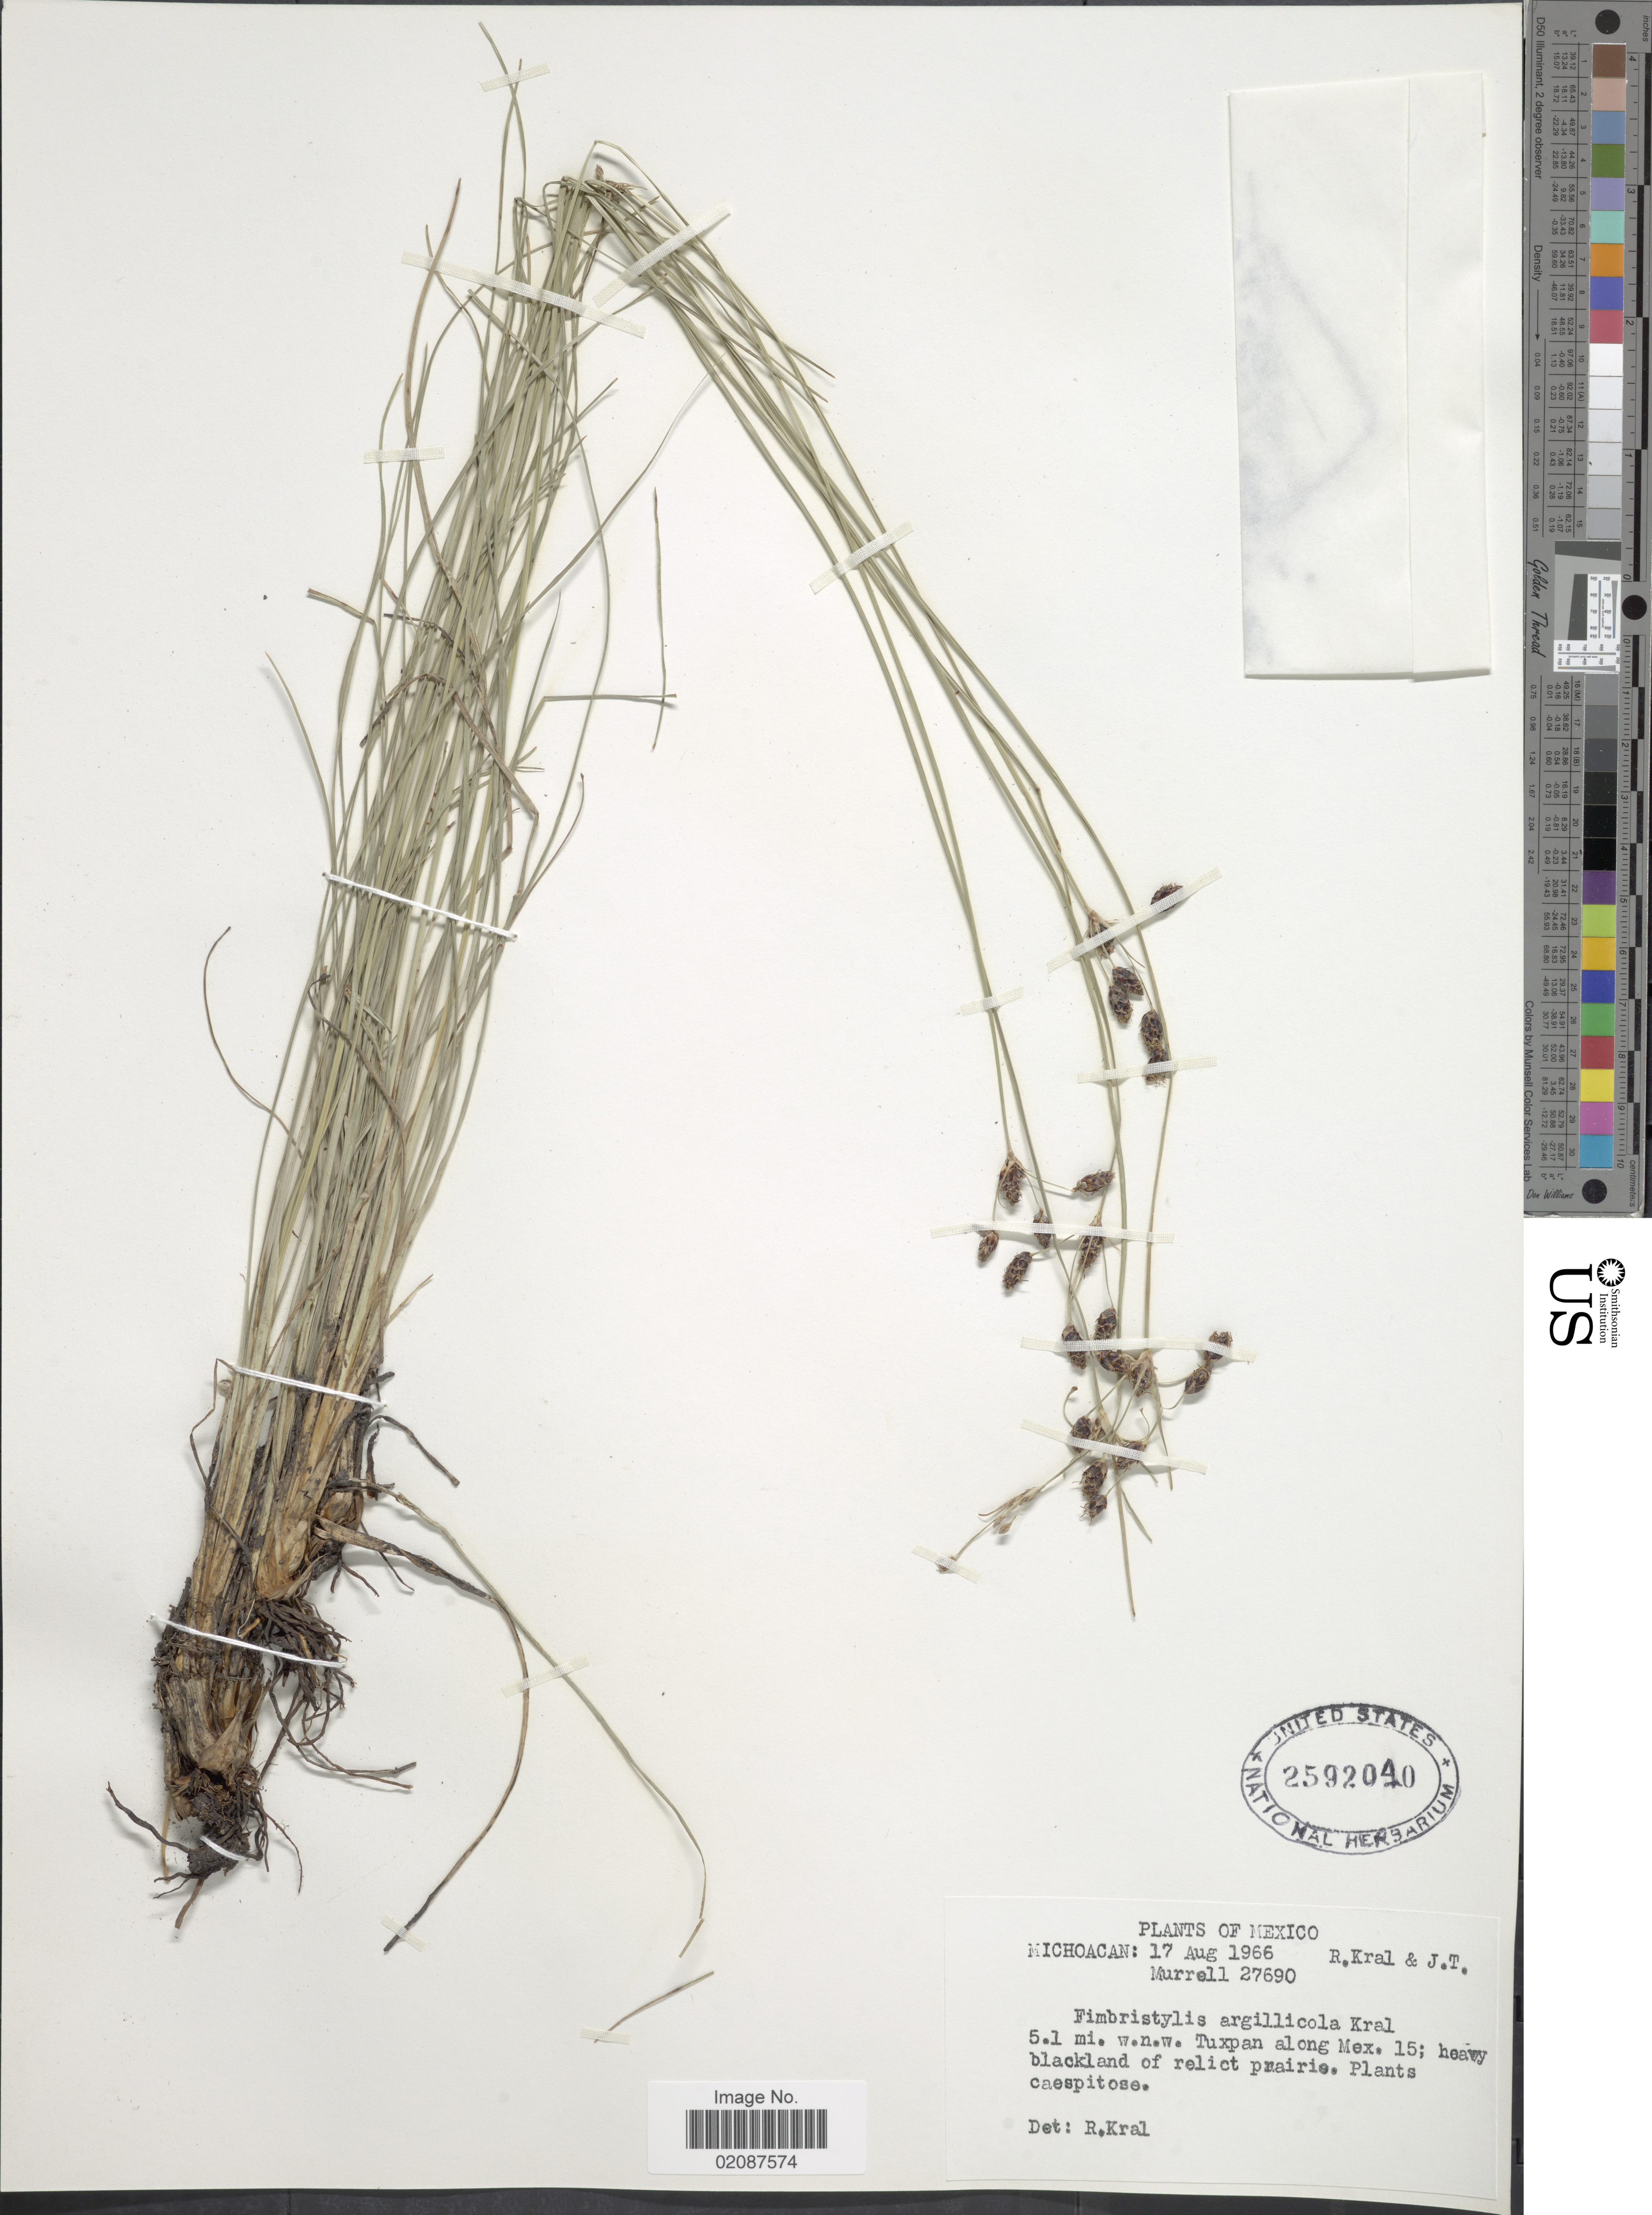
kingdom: Plantae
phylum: Tracheophyta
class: Liliopsida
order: Poales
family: Cyperaceae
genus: Fimbristylis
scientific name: Fimbristylis argillicola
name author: Kral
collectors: R. Kral & J. Murrell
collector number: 27690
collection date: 1966-08-17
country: Mexico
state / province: Michoacán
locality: Michoacan, 5.1 mi. w.n.w. Tuxpan along Mex. 15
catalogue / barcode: US 2592040